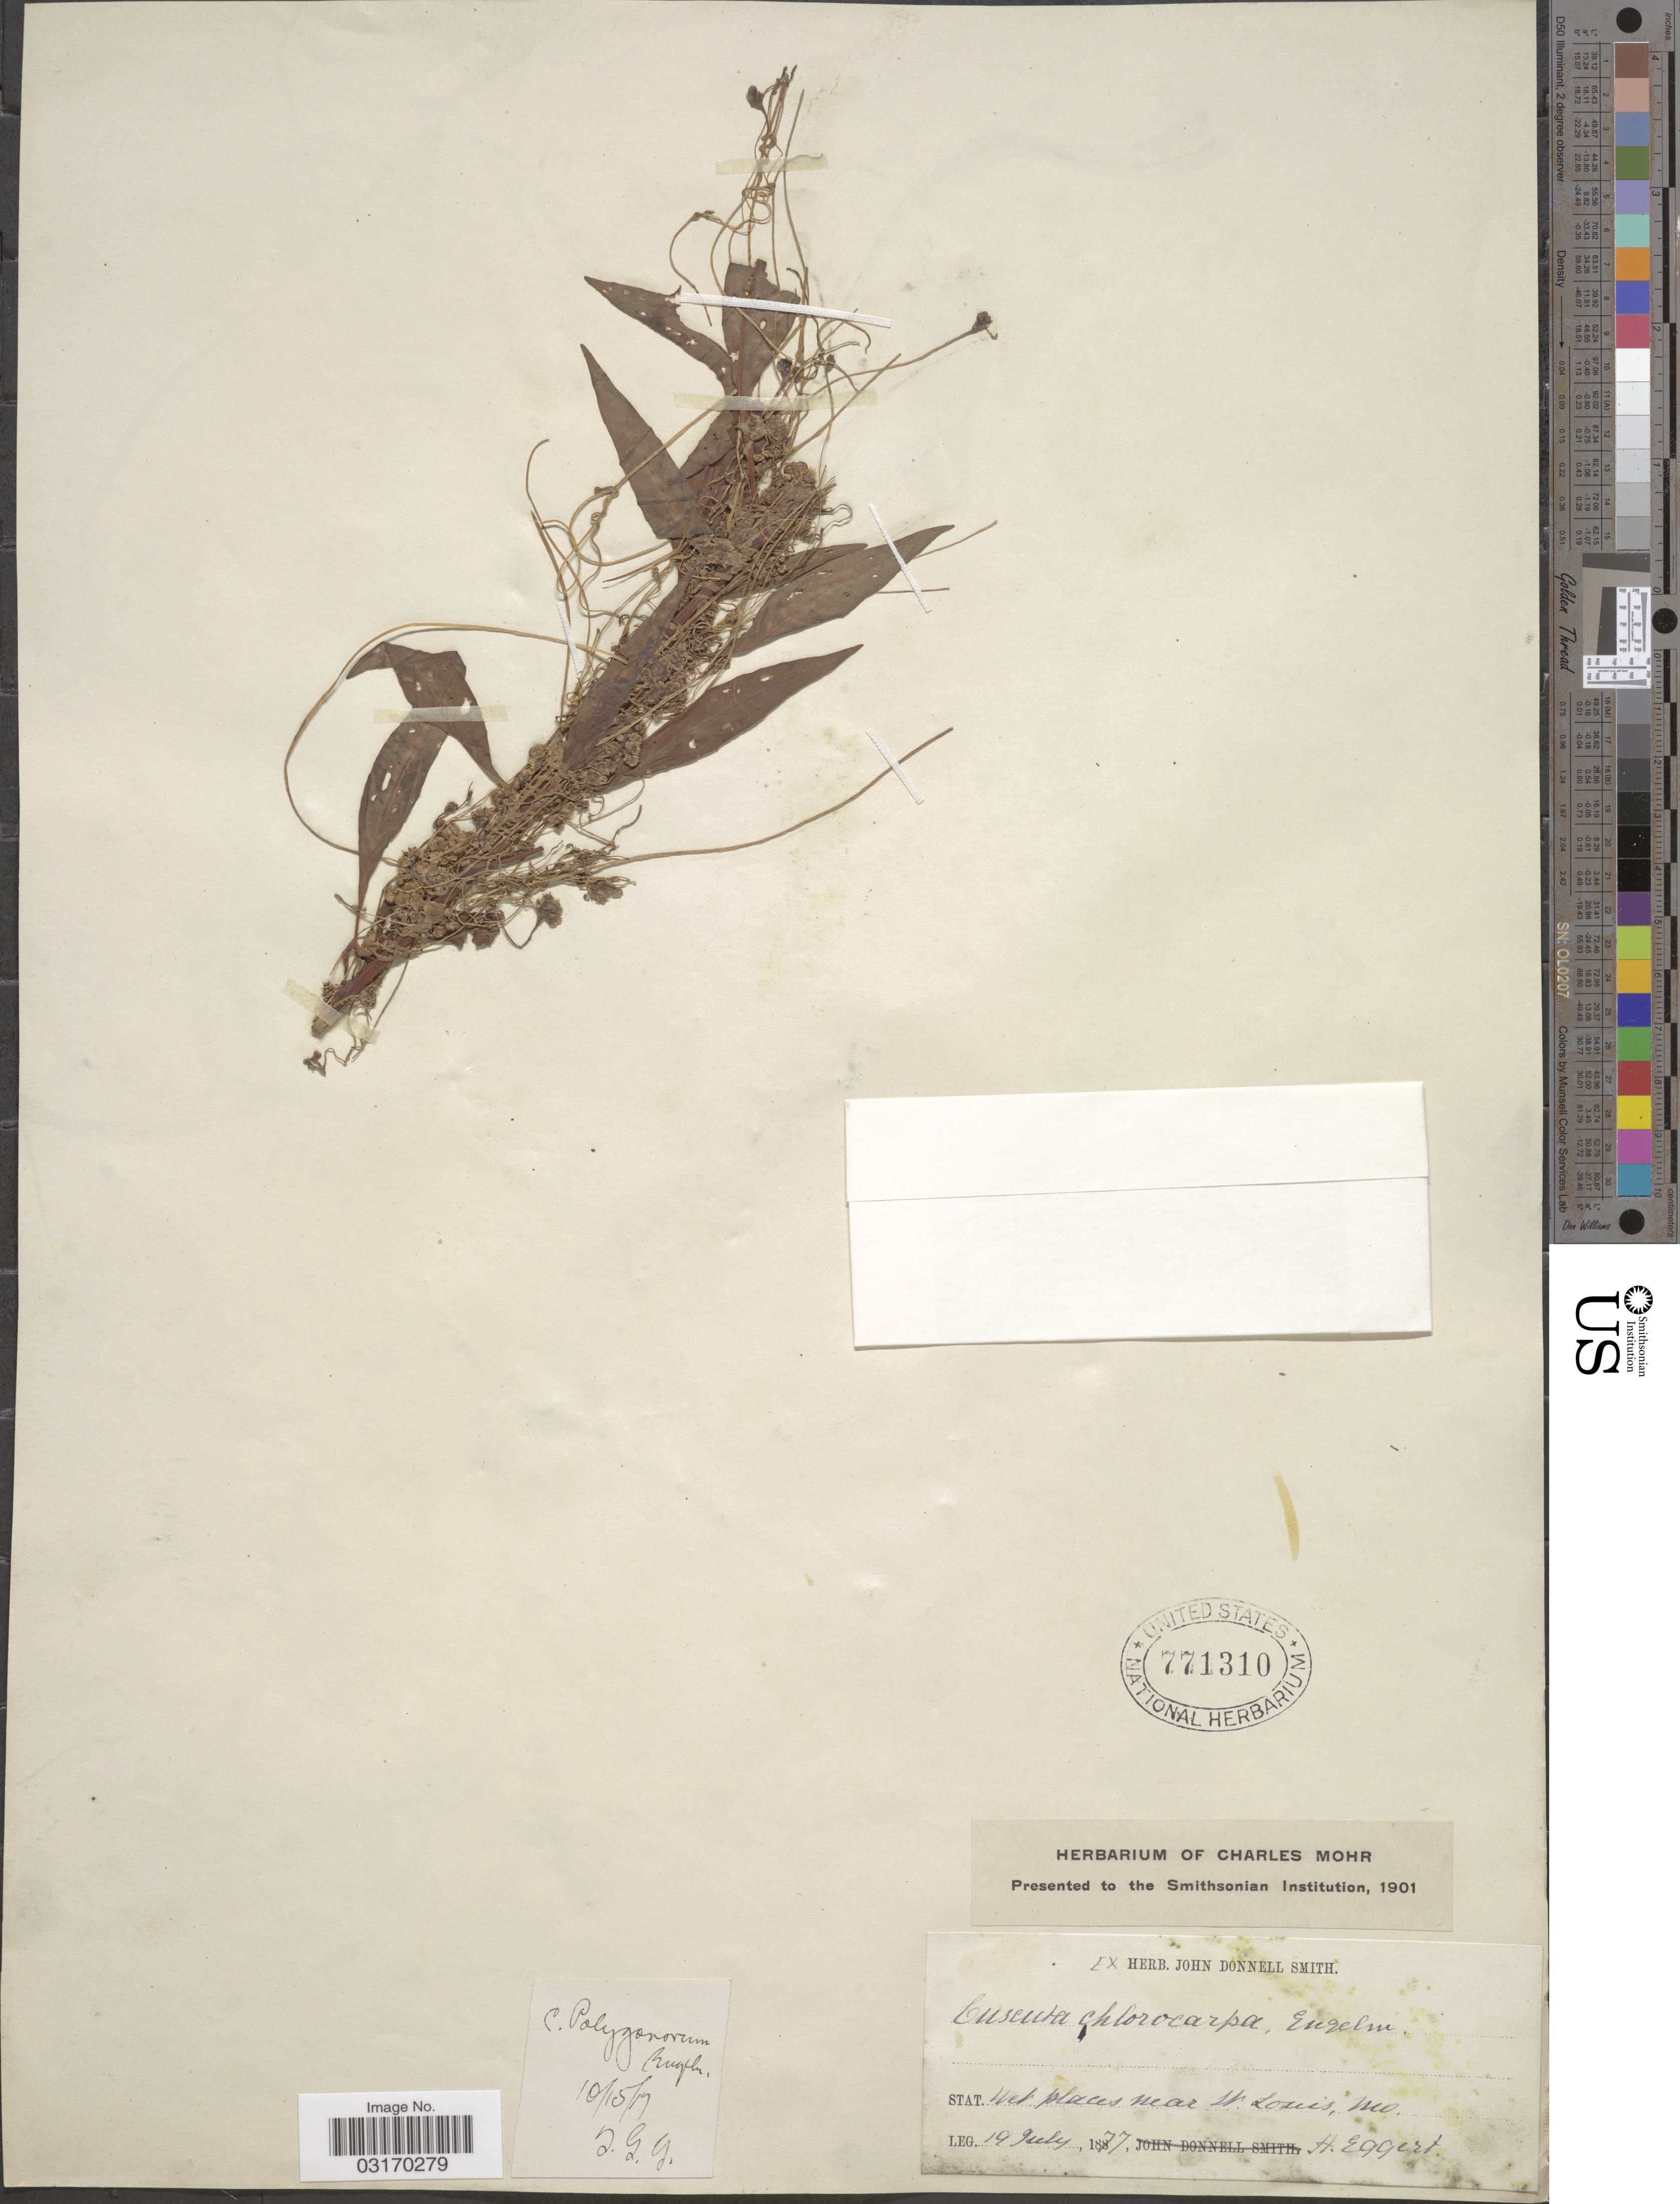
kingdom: Plantae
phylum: Tracheophyta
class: Magnoliopsida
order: Solanales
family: Convolvulaceae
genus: Cuscuta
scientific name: Cuscuta polygonorum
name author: Engelm.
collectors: H. Eggert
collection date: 1877-07-19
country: United States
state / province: Missouri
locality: Stat. Wet places near St. Louis.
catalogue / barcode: US 771310